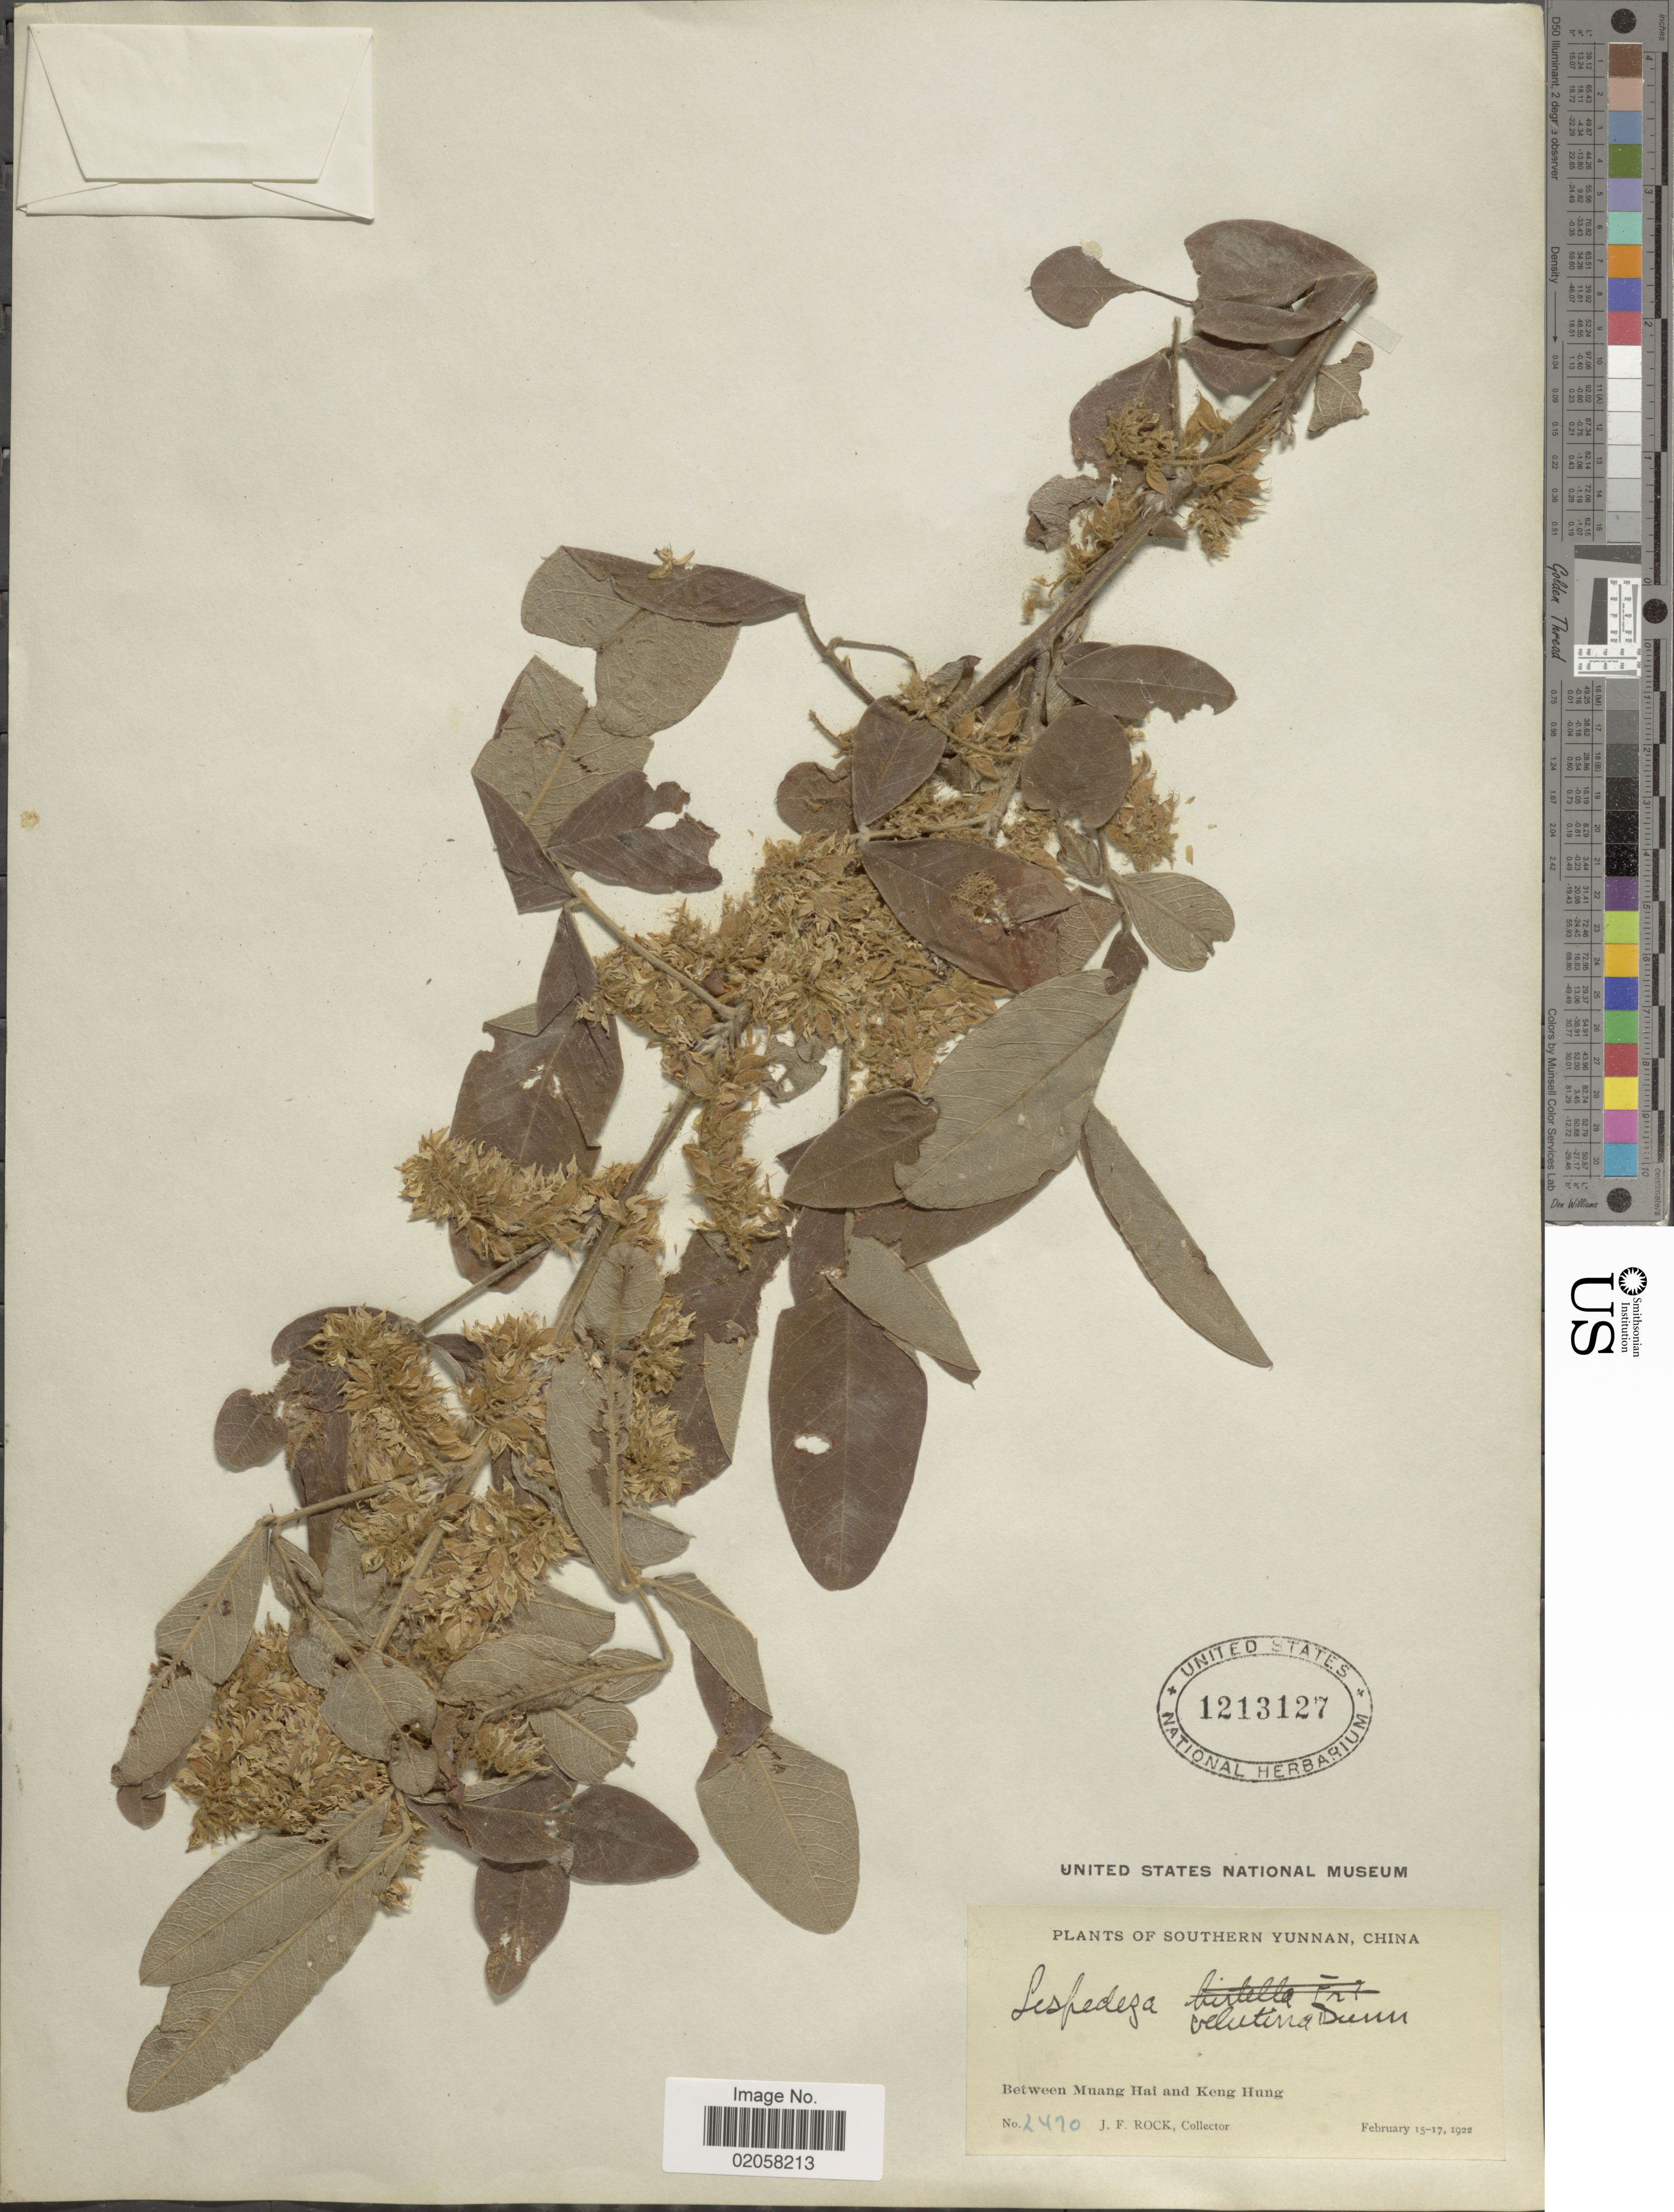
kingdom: Plantae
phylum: Tracheophyta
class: Magnoliopsida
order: Fabales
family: Fabaceae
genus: Campylotropis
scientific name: Campylotropis velutina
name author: (Dunn) Schindl.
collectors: J. Rock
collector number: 2470*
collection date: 1922-02-15/1922-02-17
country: China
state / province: Yunnan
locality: Southern Yunnan, Between Muang Hai and Keng Hung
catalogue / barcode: US 1213127